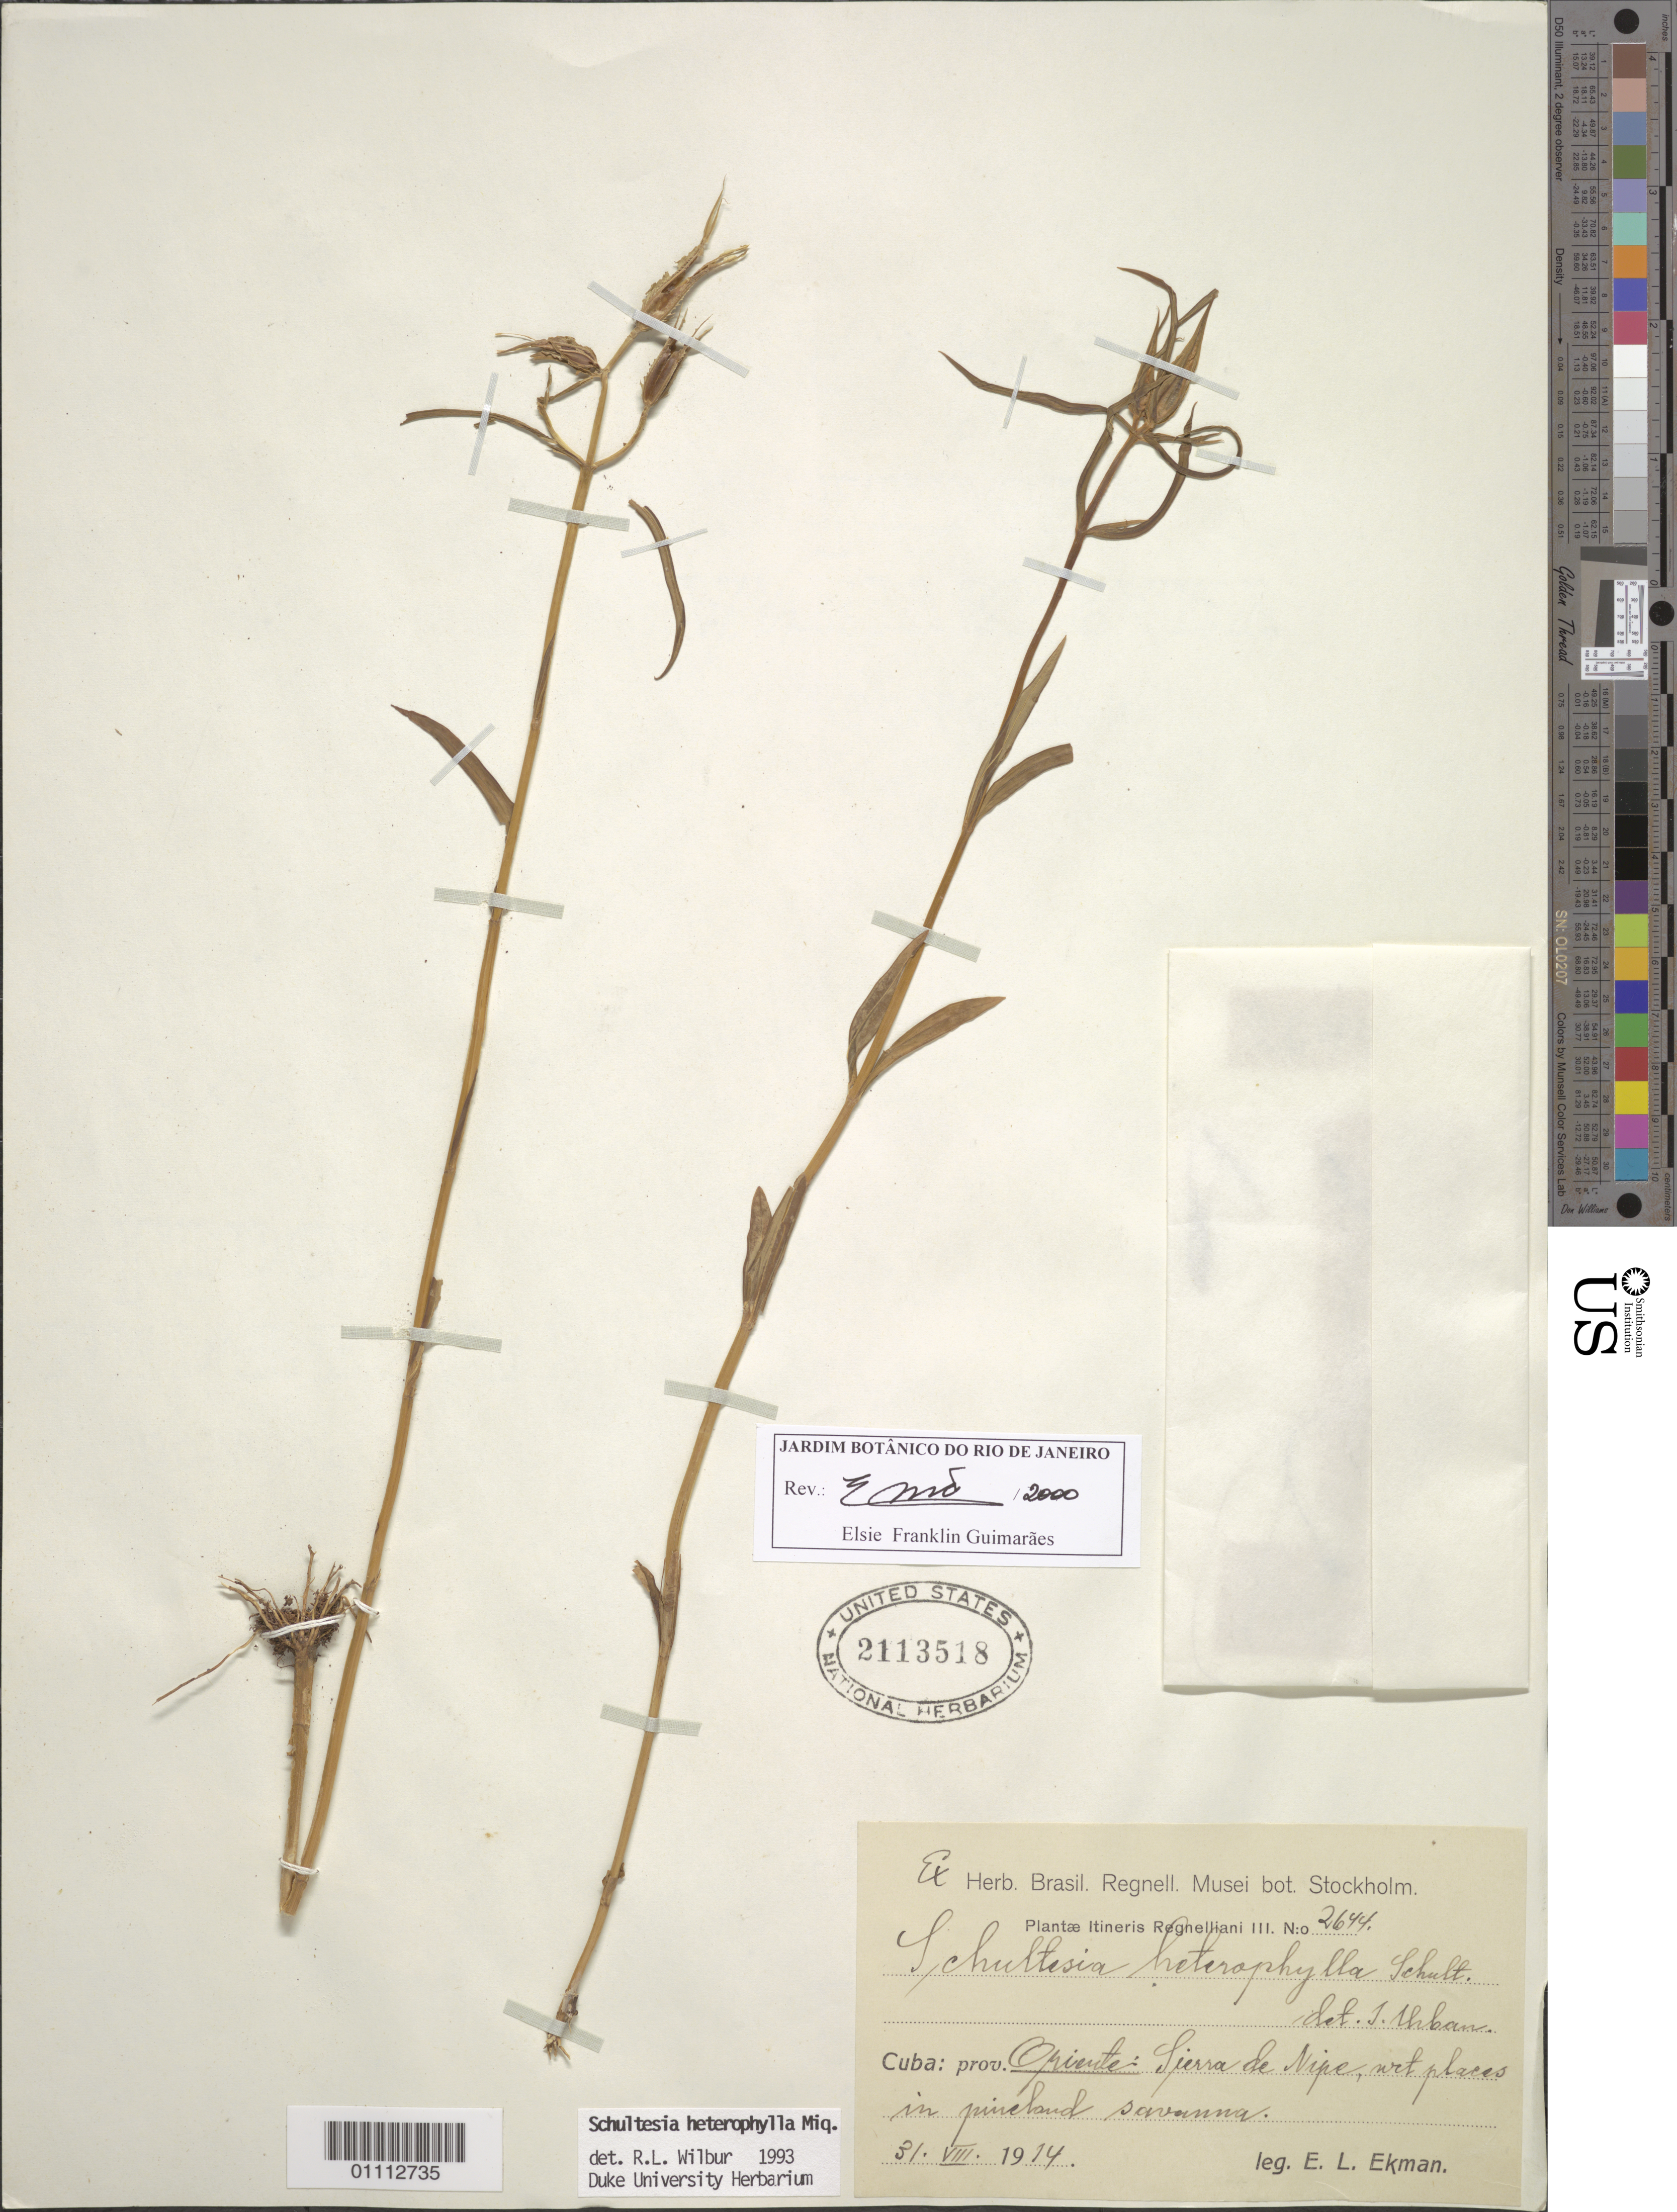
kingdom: Plantae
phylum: Tracheophyta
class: Magnoliopsida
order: Gentianales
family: Gentianaceae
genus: Schultesia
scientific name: Schultesia heterophylla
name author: Miq.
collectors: E. L. Ekman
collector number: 2644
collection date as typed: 31 Aug 1914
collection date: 1914-08-31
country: Cuba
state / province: Holguín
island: Cuba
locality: Sierra de Nipe, wet places in pineland savanna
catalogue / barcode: US 2113518